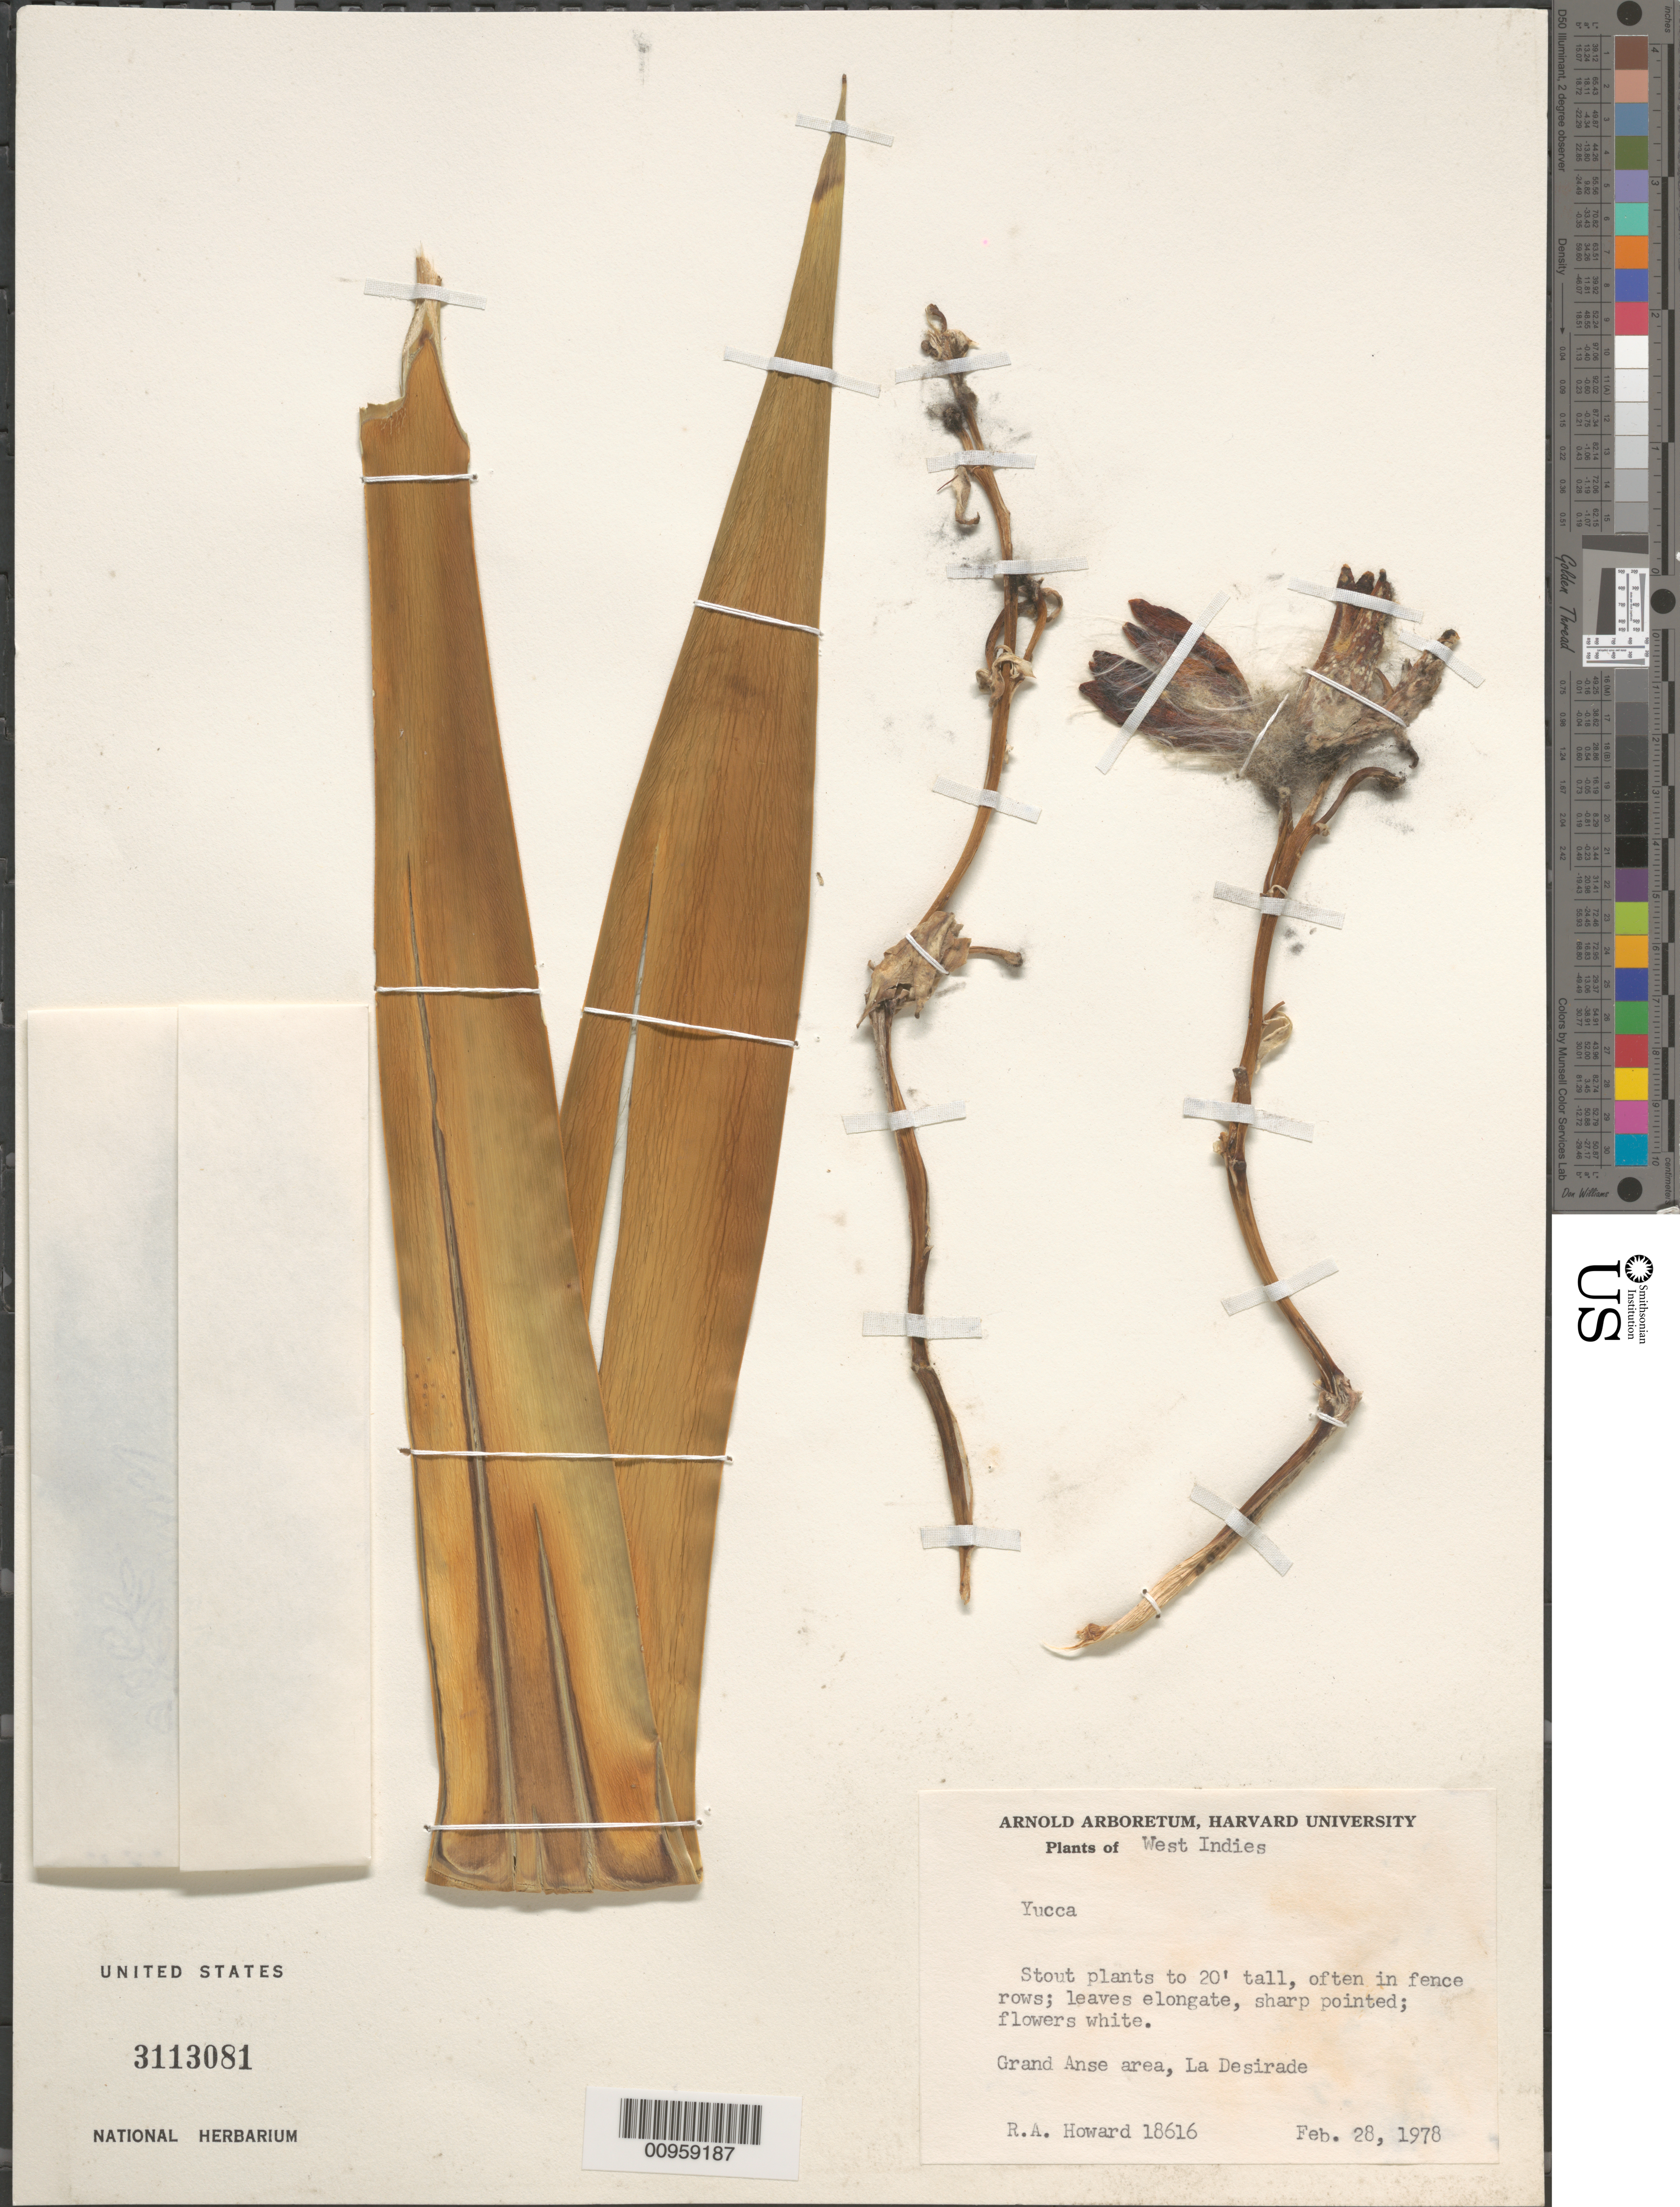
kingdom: Plantae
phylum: Tracheophyta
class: Liliopsida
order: Asparagales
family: Asparagaceae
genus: Yucca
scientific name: Yucca sp.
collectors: R. A. Howard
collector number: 18616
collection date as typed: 28 Feb 1978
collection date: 1978-02-28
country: Guadeloupe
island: La Désirade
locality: Grand Anse Area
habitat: In fence rows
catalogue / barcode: US 3113081